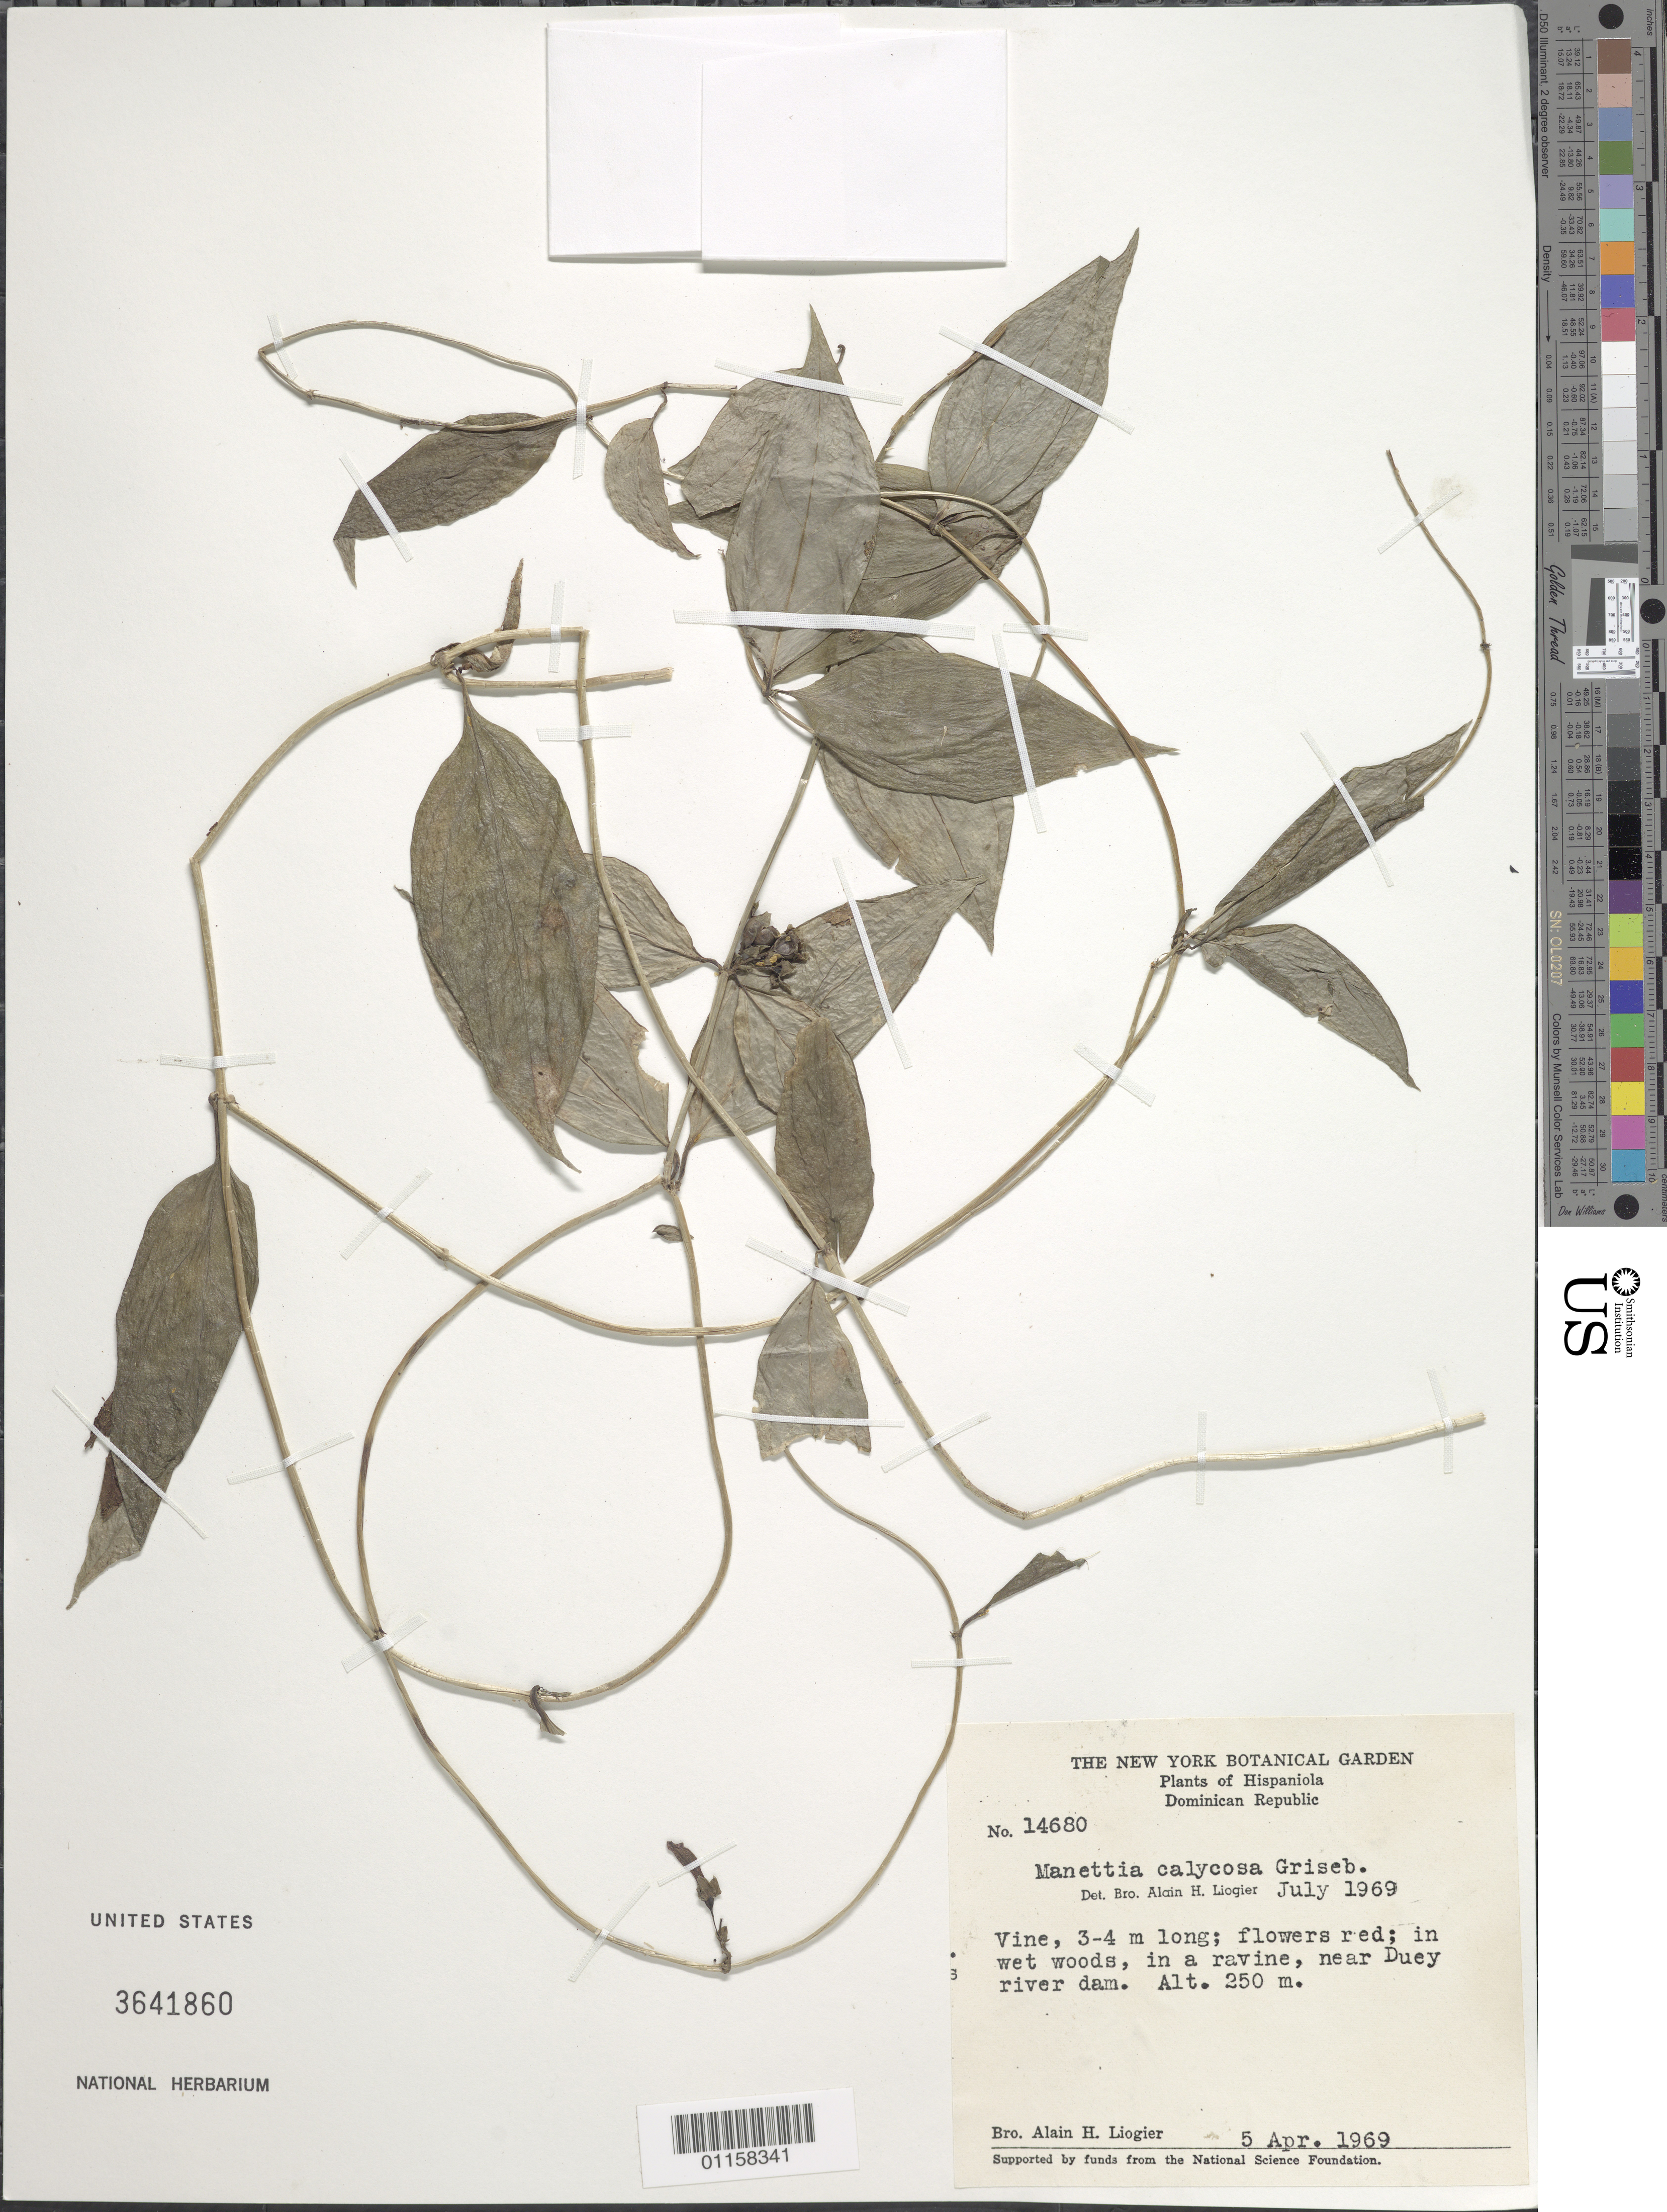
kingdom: Plantae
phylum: Tracheophyta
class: Magnoliopsida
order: Gentianales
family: Rubiaceae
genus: Manettia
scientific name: Manettia calycosa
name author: Griseb.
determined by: Liogier, Alain H.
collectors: A. H. Liogier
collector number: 14680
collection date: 1969-04-05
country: Dominican Republic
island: Hispaniola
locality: Duey River dam.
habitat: In wet woods, in a ravine.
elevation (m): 250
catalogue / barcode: US 3641860